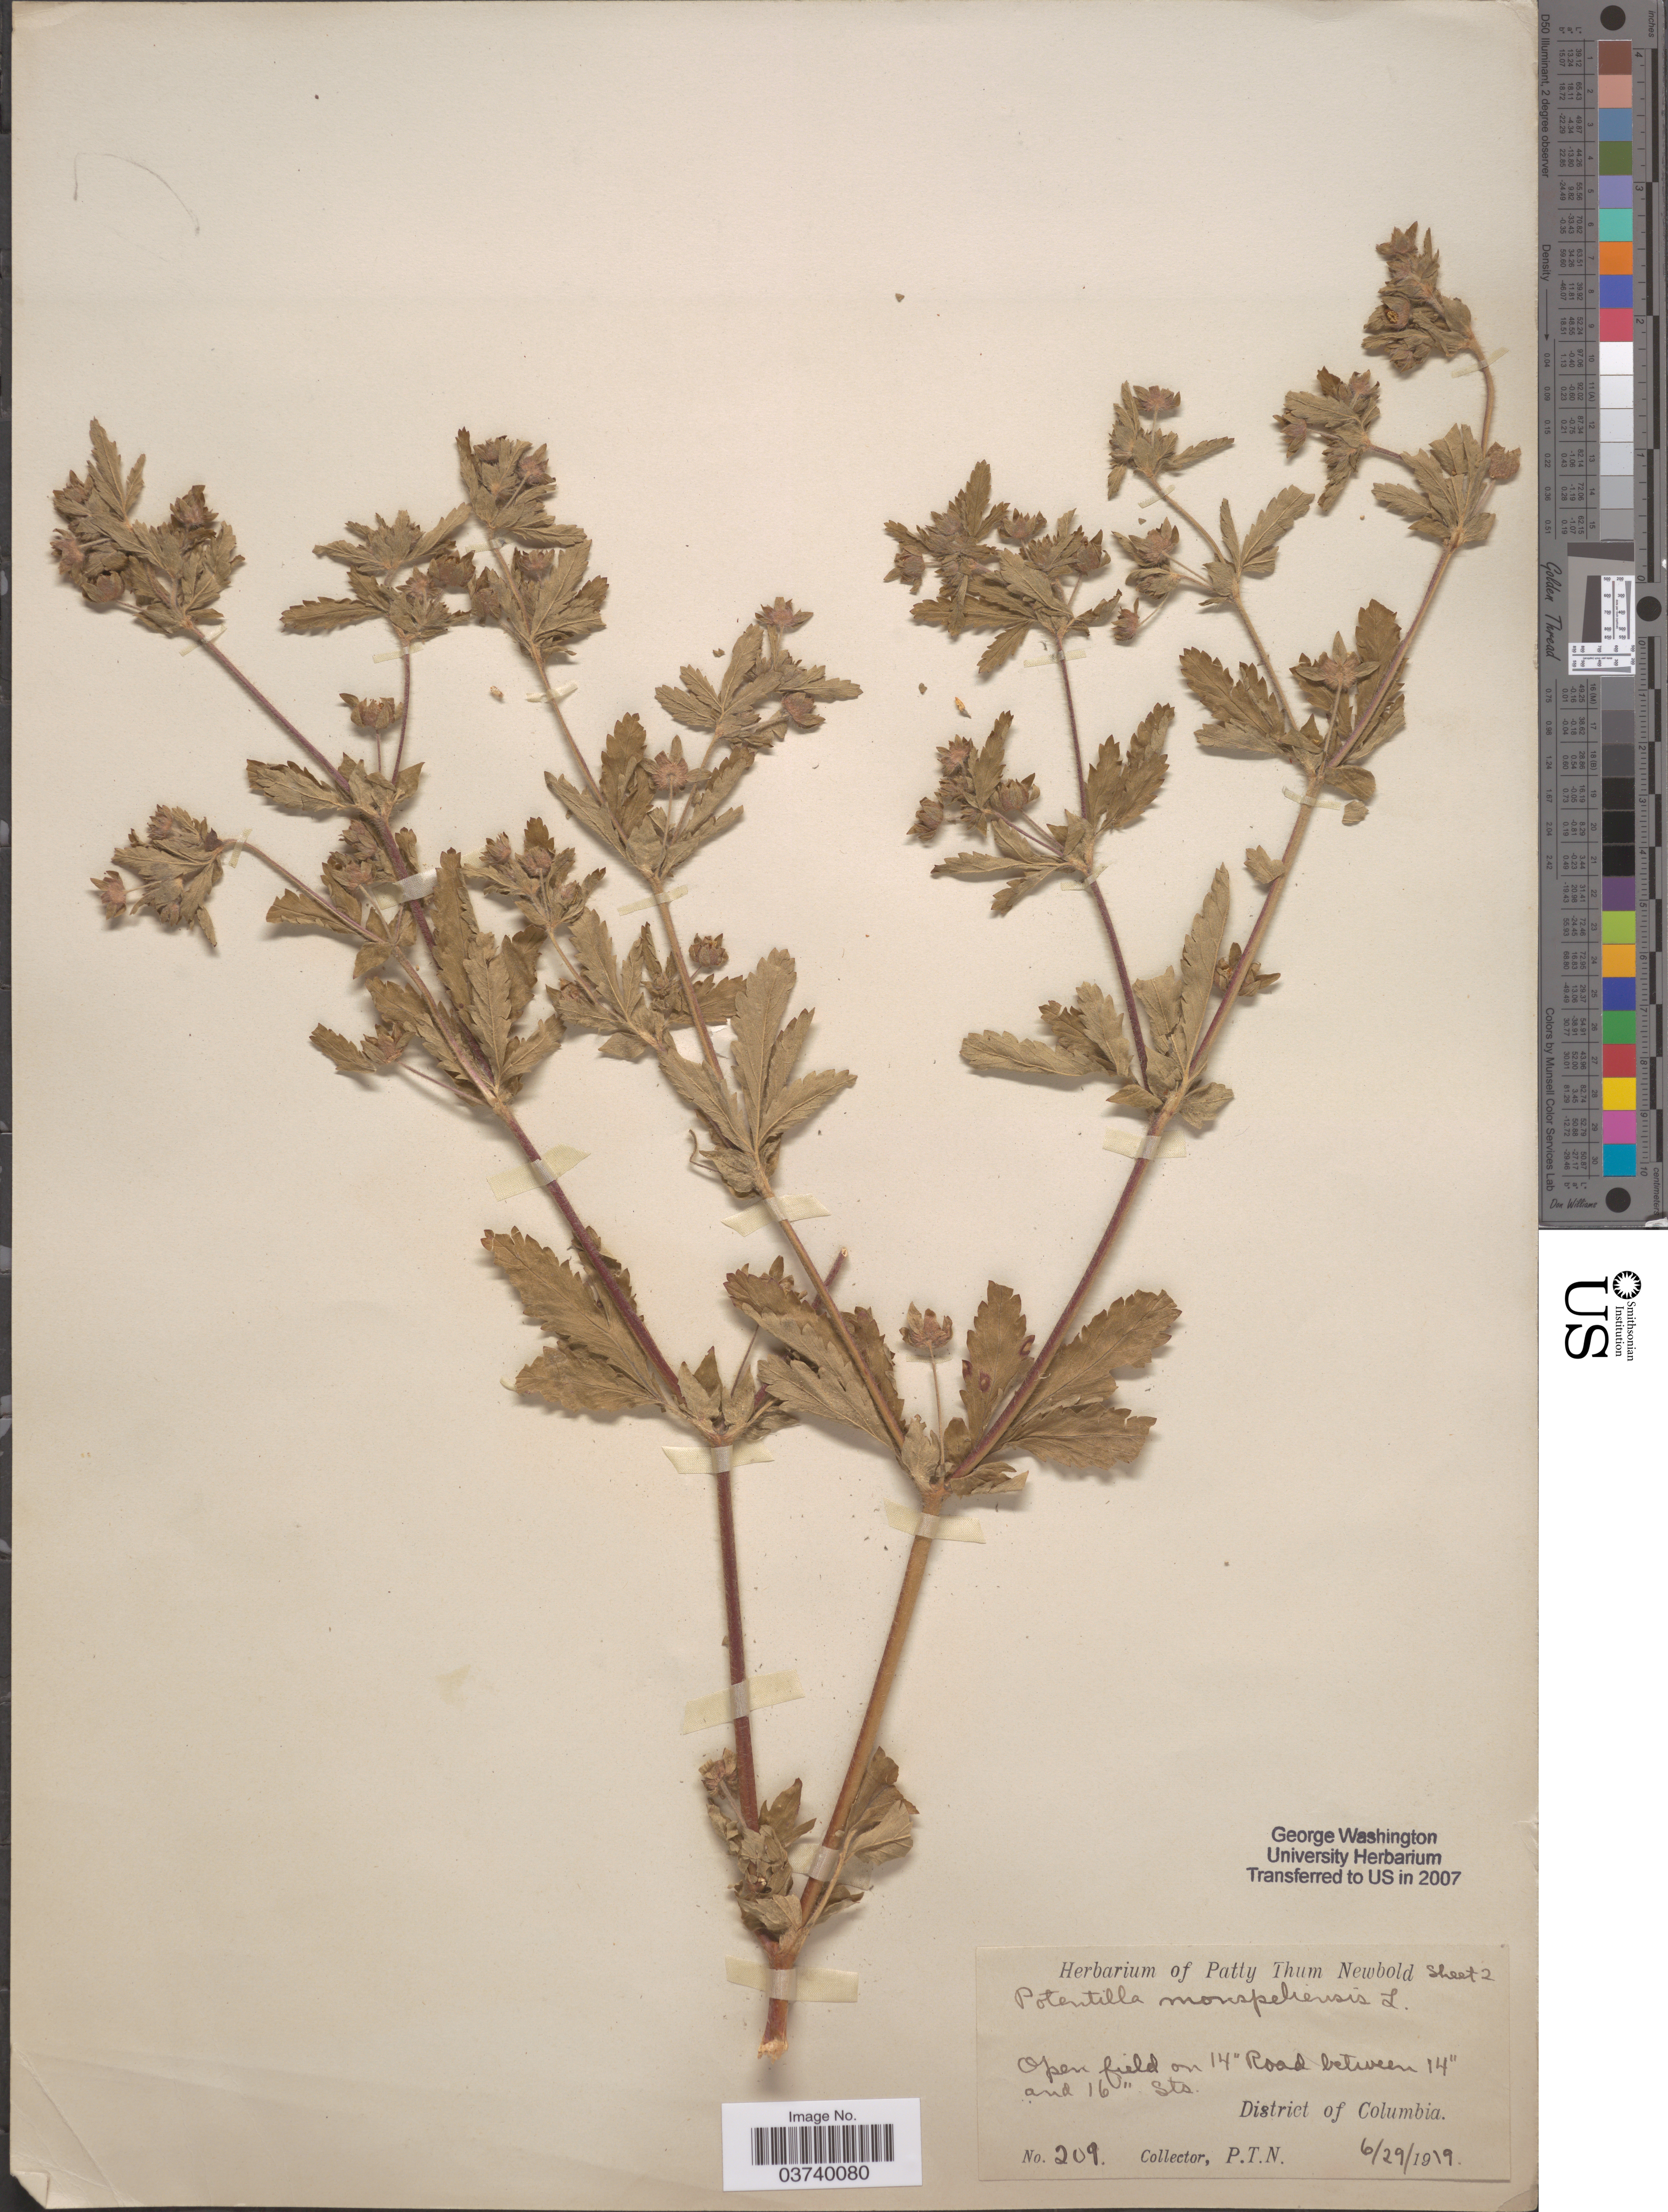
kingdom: Plantae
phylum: Tracheophyta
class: Magnoliopsida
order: Rosales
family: Rosaceae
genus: Potentilla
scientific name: Potentilla monspeliensis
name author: L.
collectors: P. Newbold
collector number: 209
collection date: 1919-06-29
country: United States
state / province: District of Columbia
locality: Open field on 14" Road between 14" and 16 Sts.